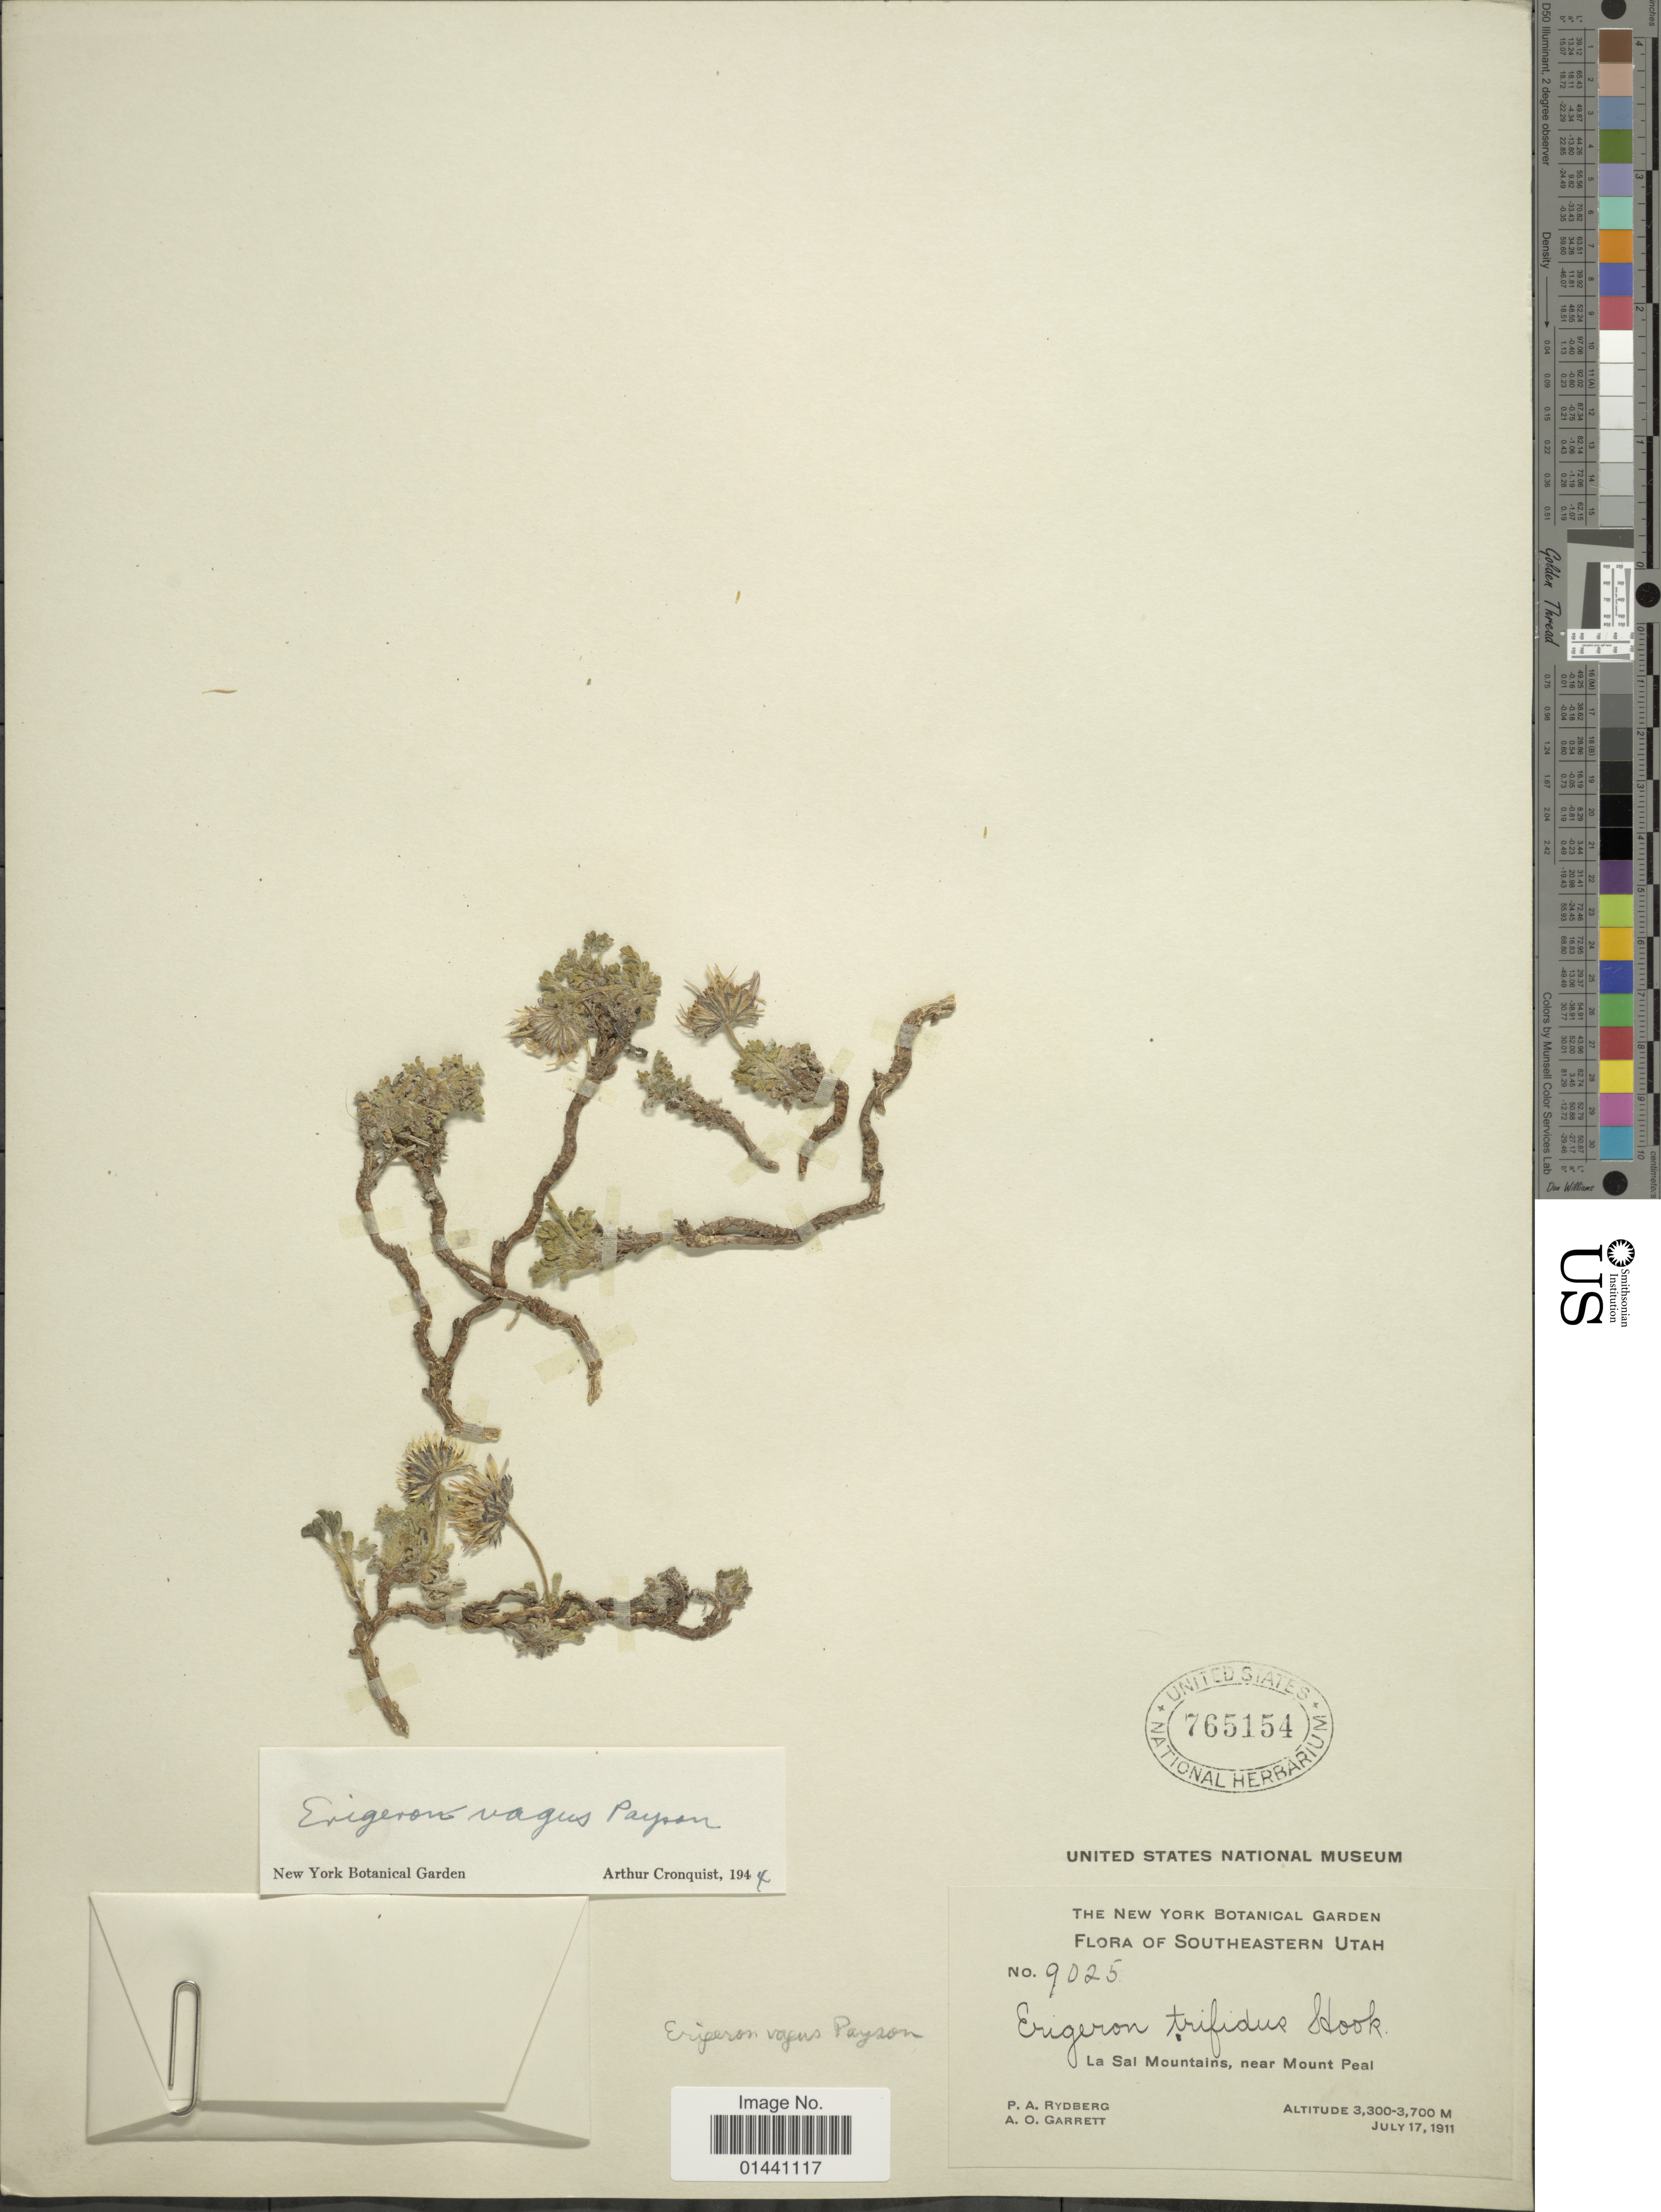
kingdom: Plantae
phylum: Tracheophyta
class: Magnoliopsida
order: Asterales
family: Asteraceae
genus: Erigeron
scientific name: Erigeron vagus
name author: Payson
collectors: P. A. Rydberg & A. O. Garrett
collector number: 9025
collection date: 1911-07-17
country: United States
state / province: Utah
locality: Southeastern Utah, La Sal Mountains, near Mount Peal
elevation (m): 3300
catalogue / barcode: US 765154